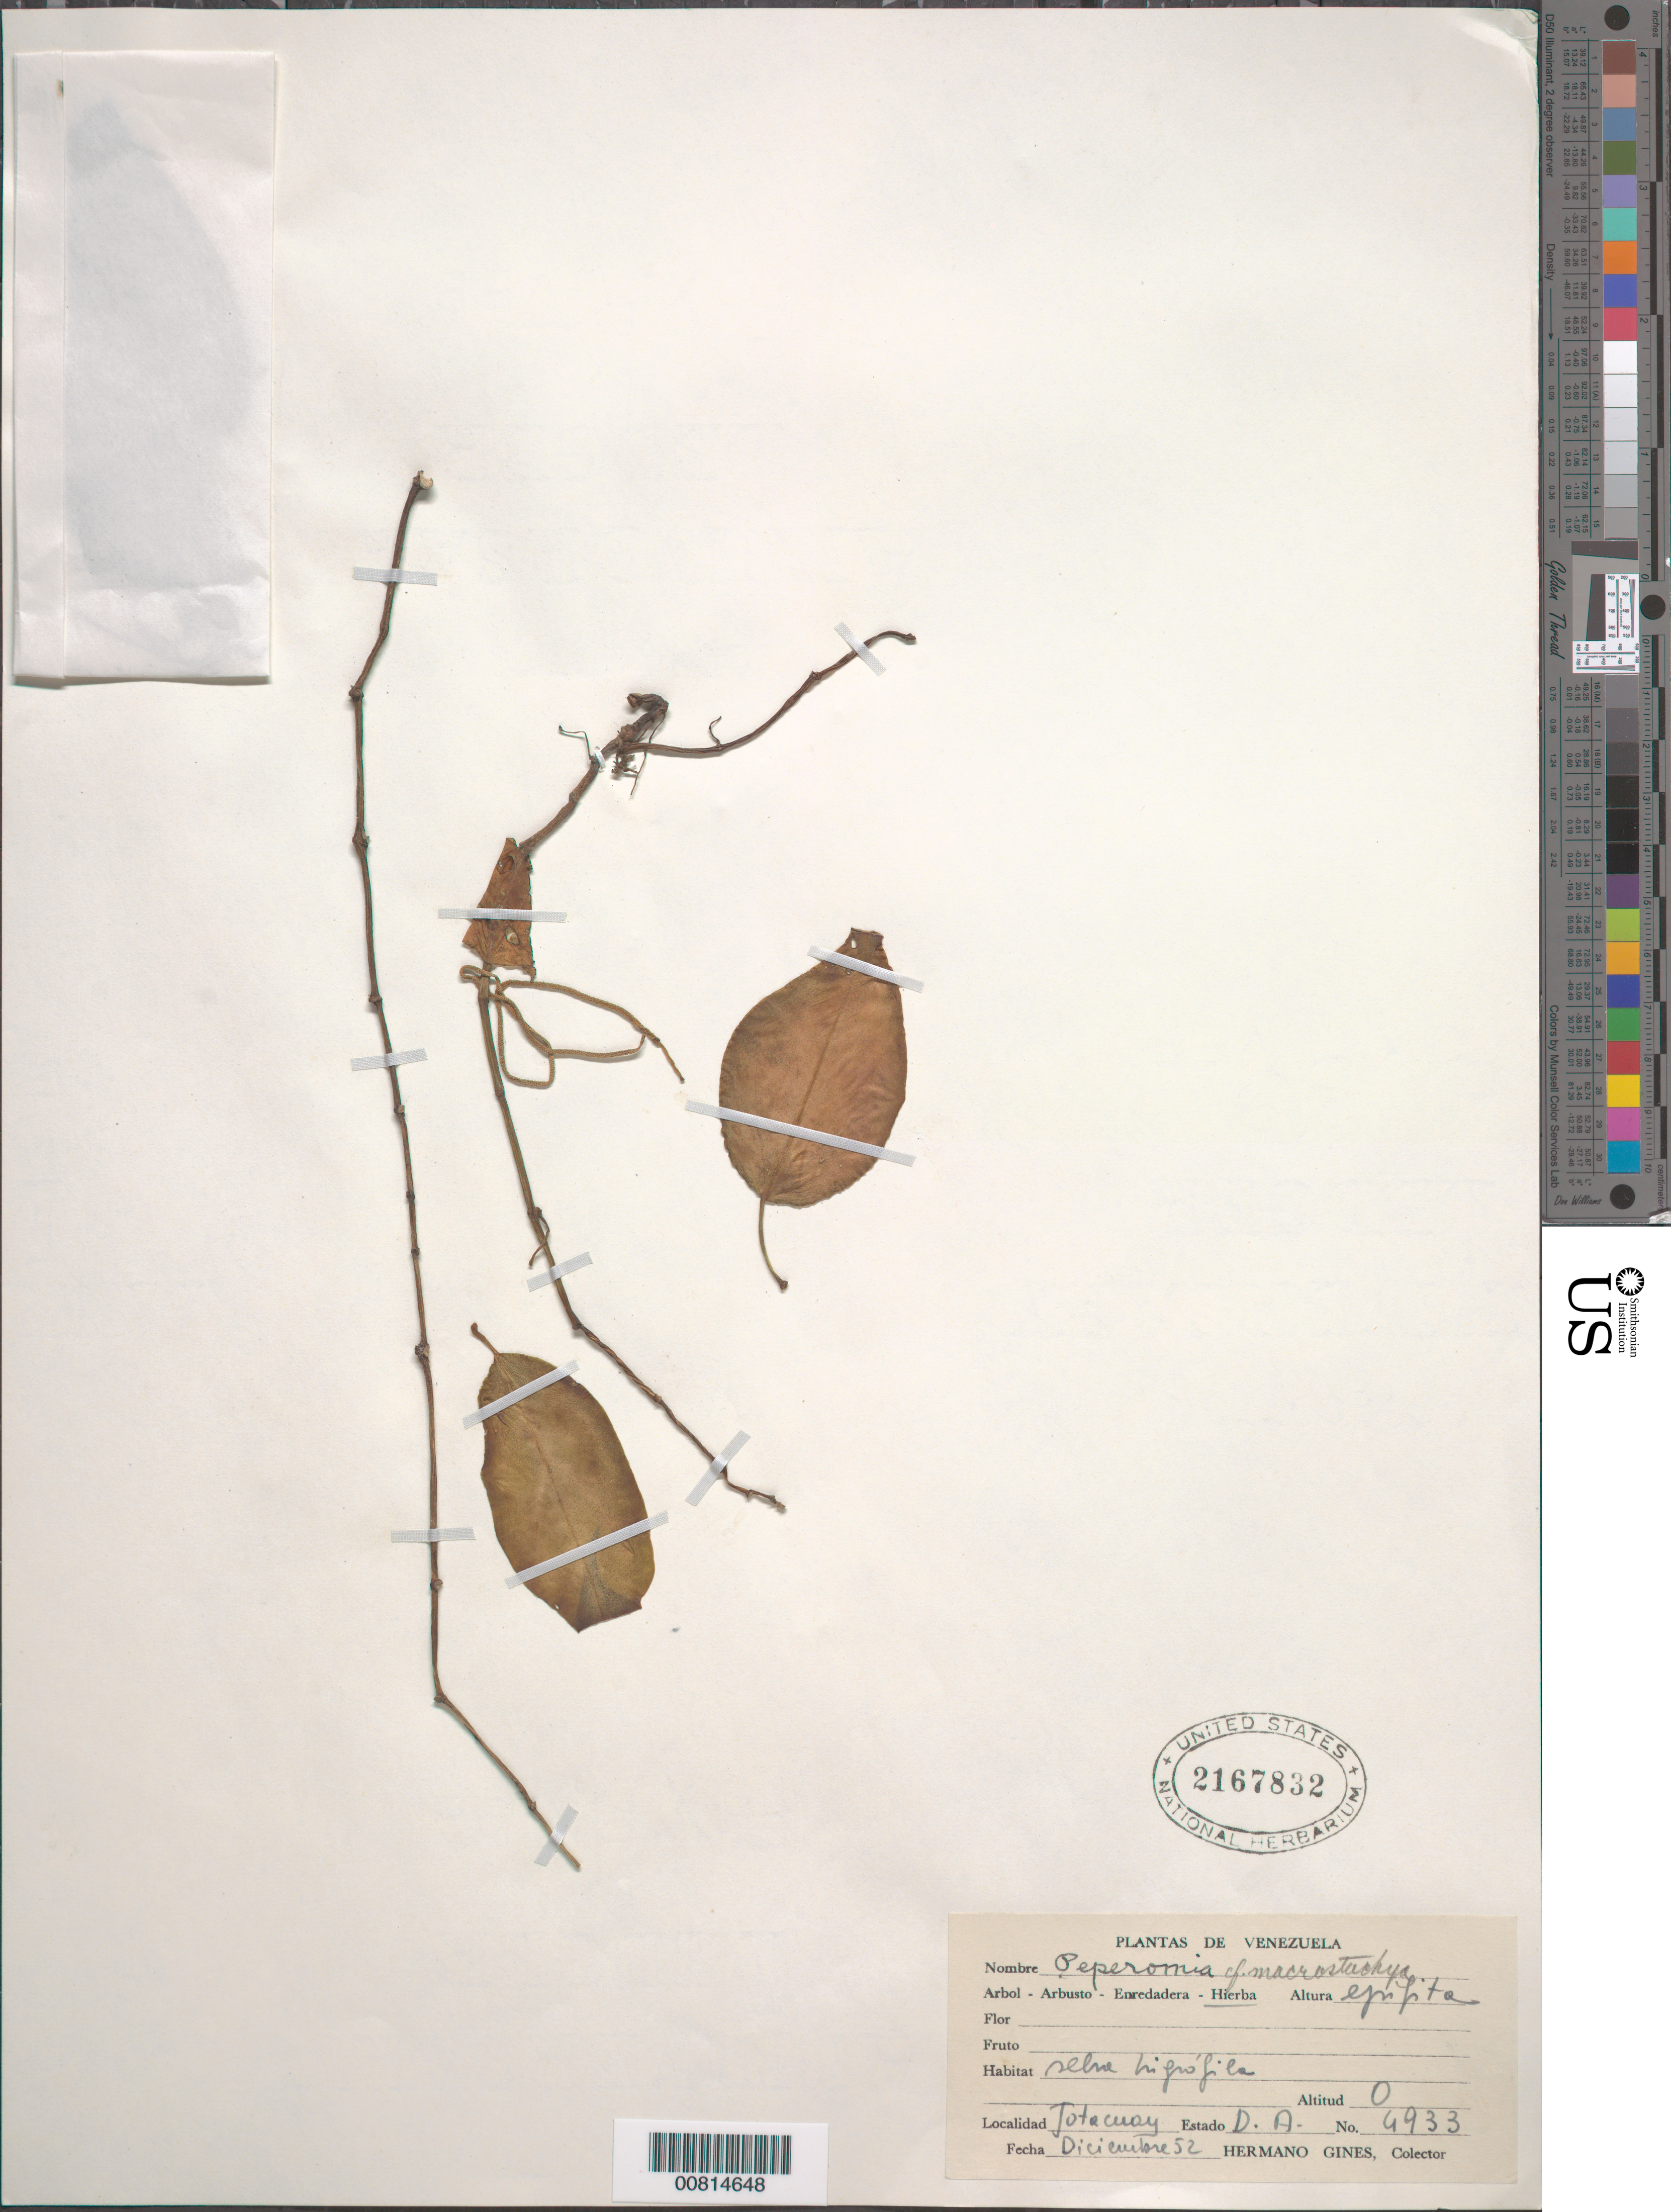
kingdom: Plantae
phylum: Tracheophyta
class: Magnoliopsida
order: Piperales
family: Piperaceae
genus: Peperomia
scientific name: Peperomia macrostachya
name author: (Vahl) A. Dietr.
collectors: H. Gines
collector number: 4933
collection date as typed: Dec-52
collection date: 1952-12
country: Venezuela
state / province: Delta Amacuro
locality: Jotacuay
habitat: Selva higrofila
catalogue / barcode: US 2167832